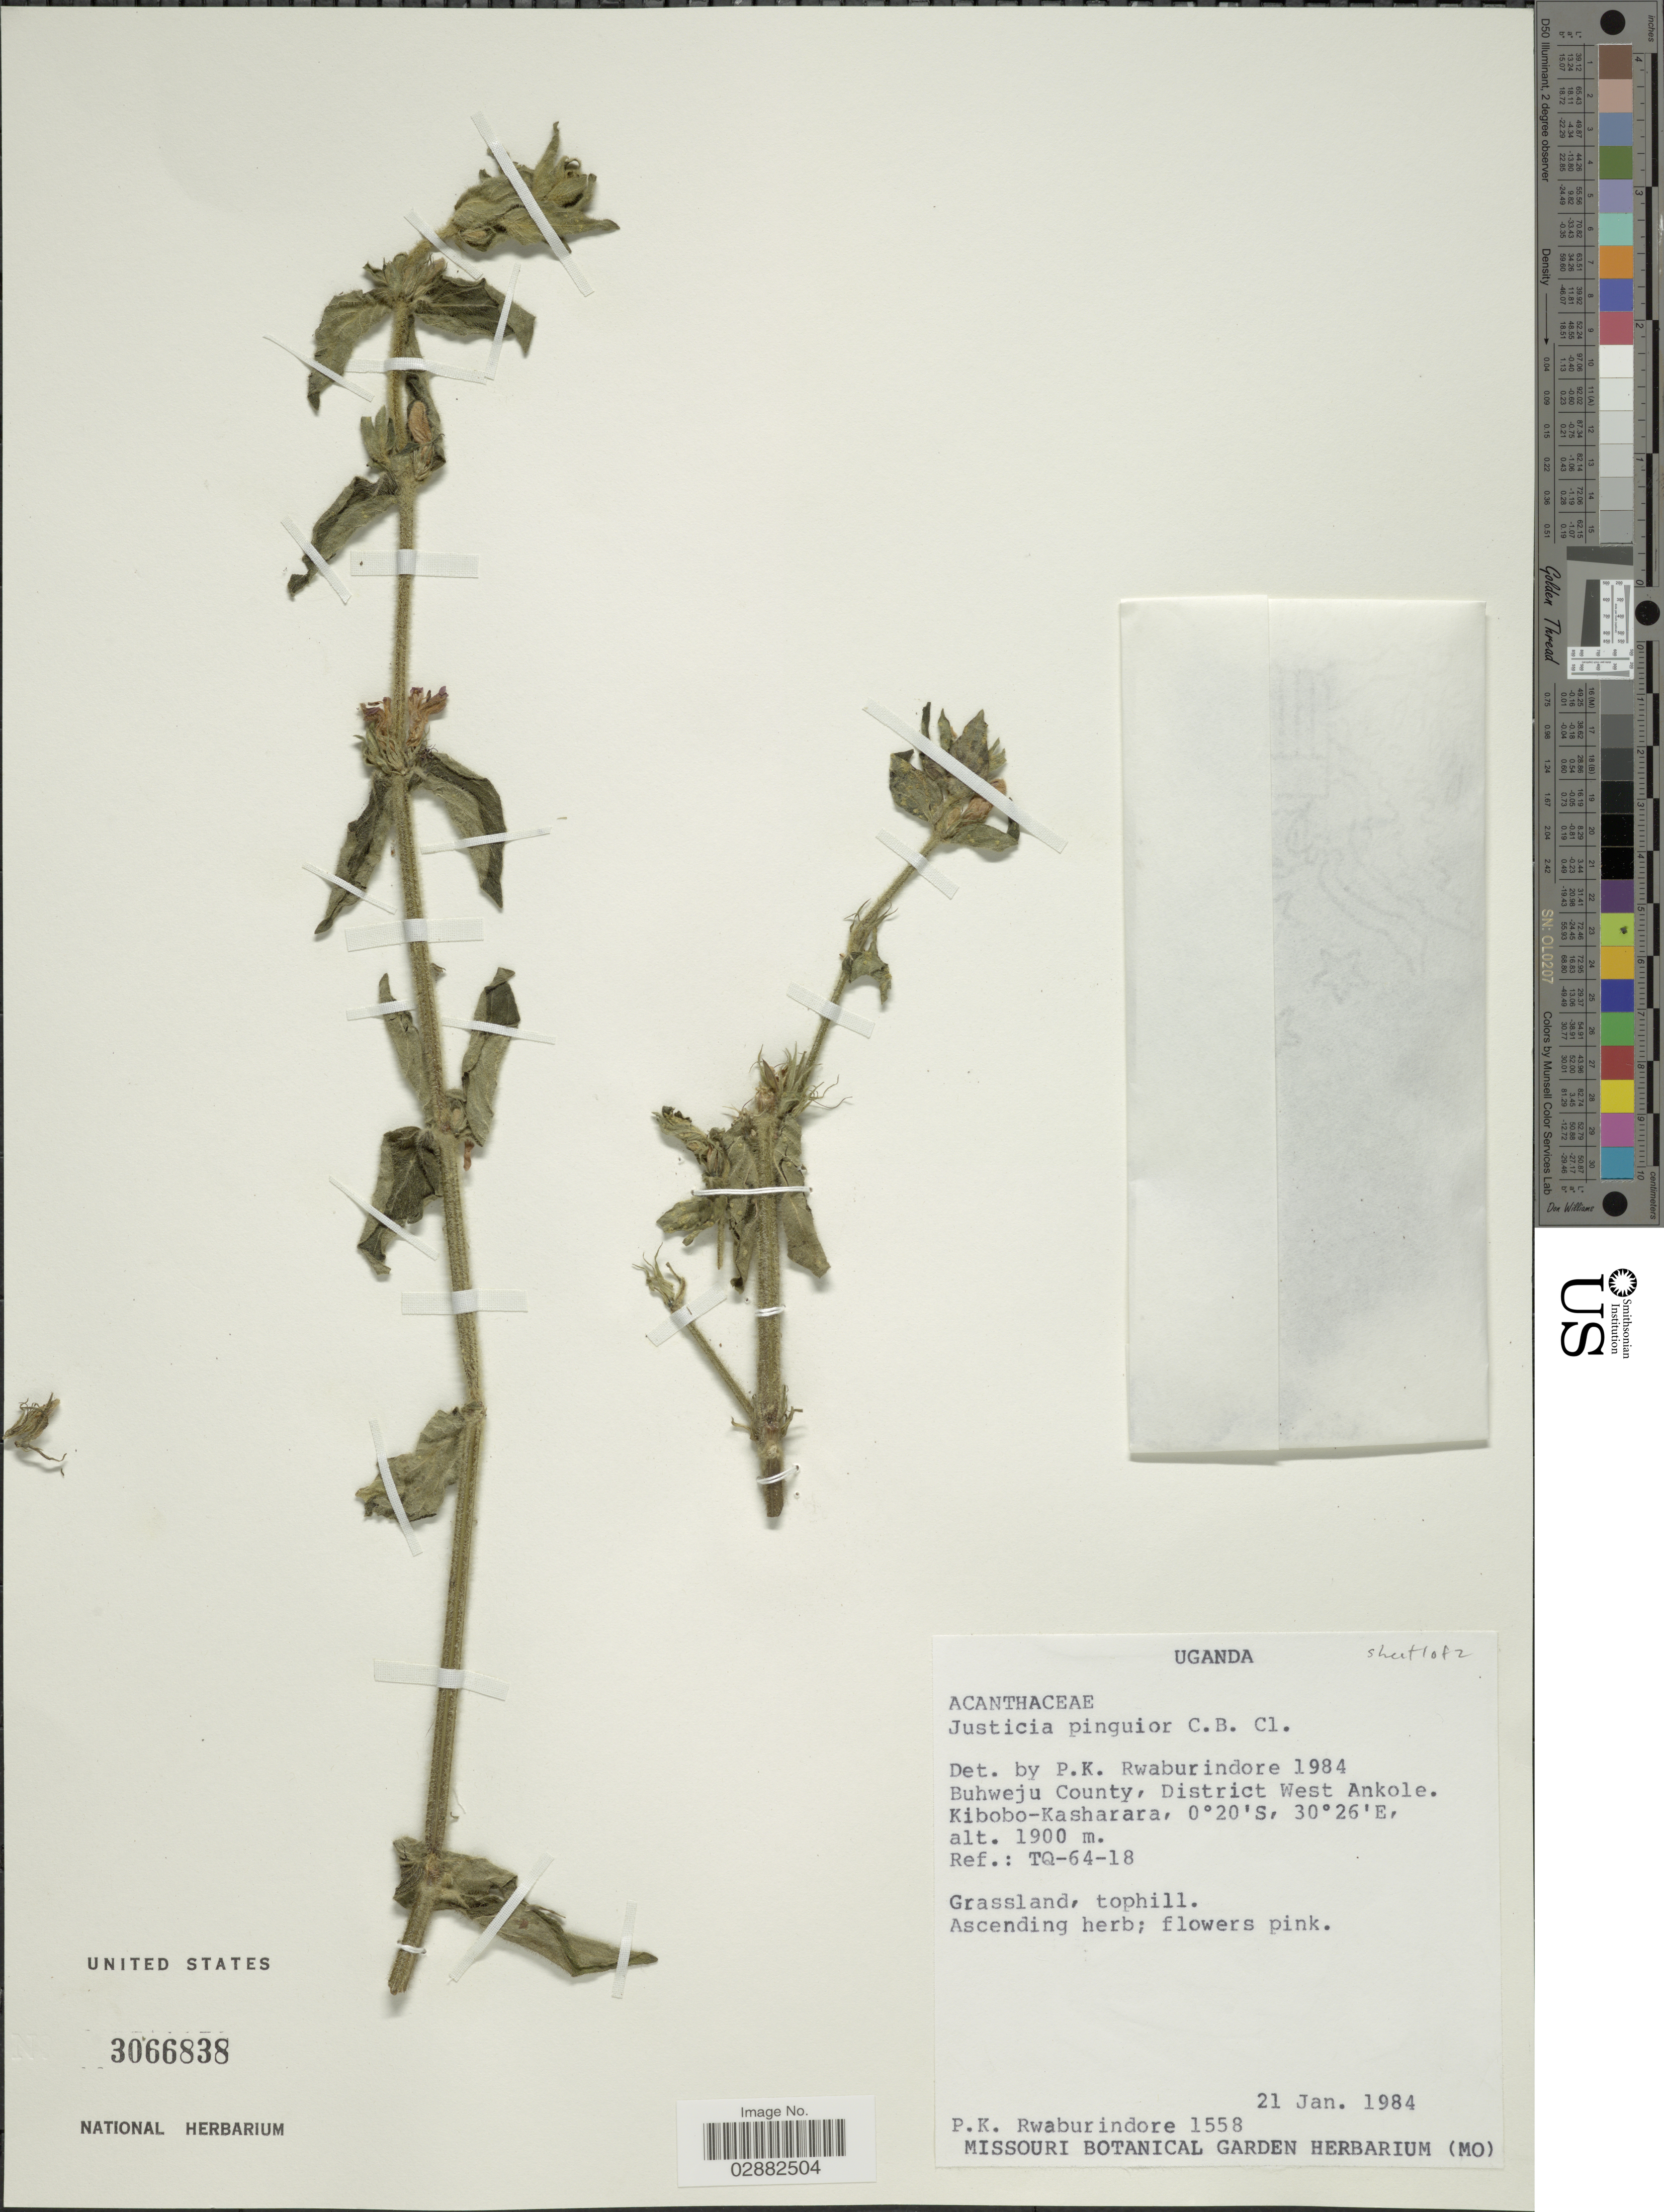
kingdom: Plantae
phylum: Tracheophyta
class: Magnoliopsida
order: Lamiales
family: Acanthaceae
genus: Justicia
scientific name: Justicia pinguior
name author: C.B. Clarke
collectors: P. Rwaburindore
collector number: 1558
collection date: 1984-01-21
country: Uganda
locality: Buhweju County, District West Ankole. Kibobo-Kasharara, Ref.: TQ-64-18.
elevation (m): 1900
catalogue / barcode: US 3066838